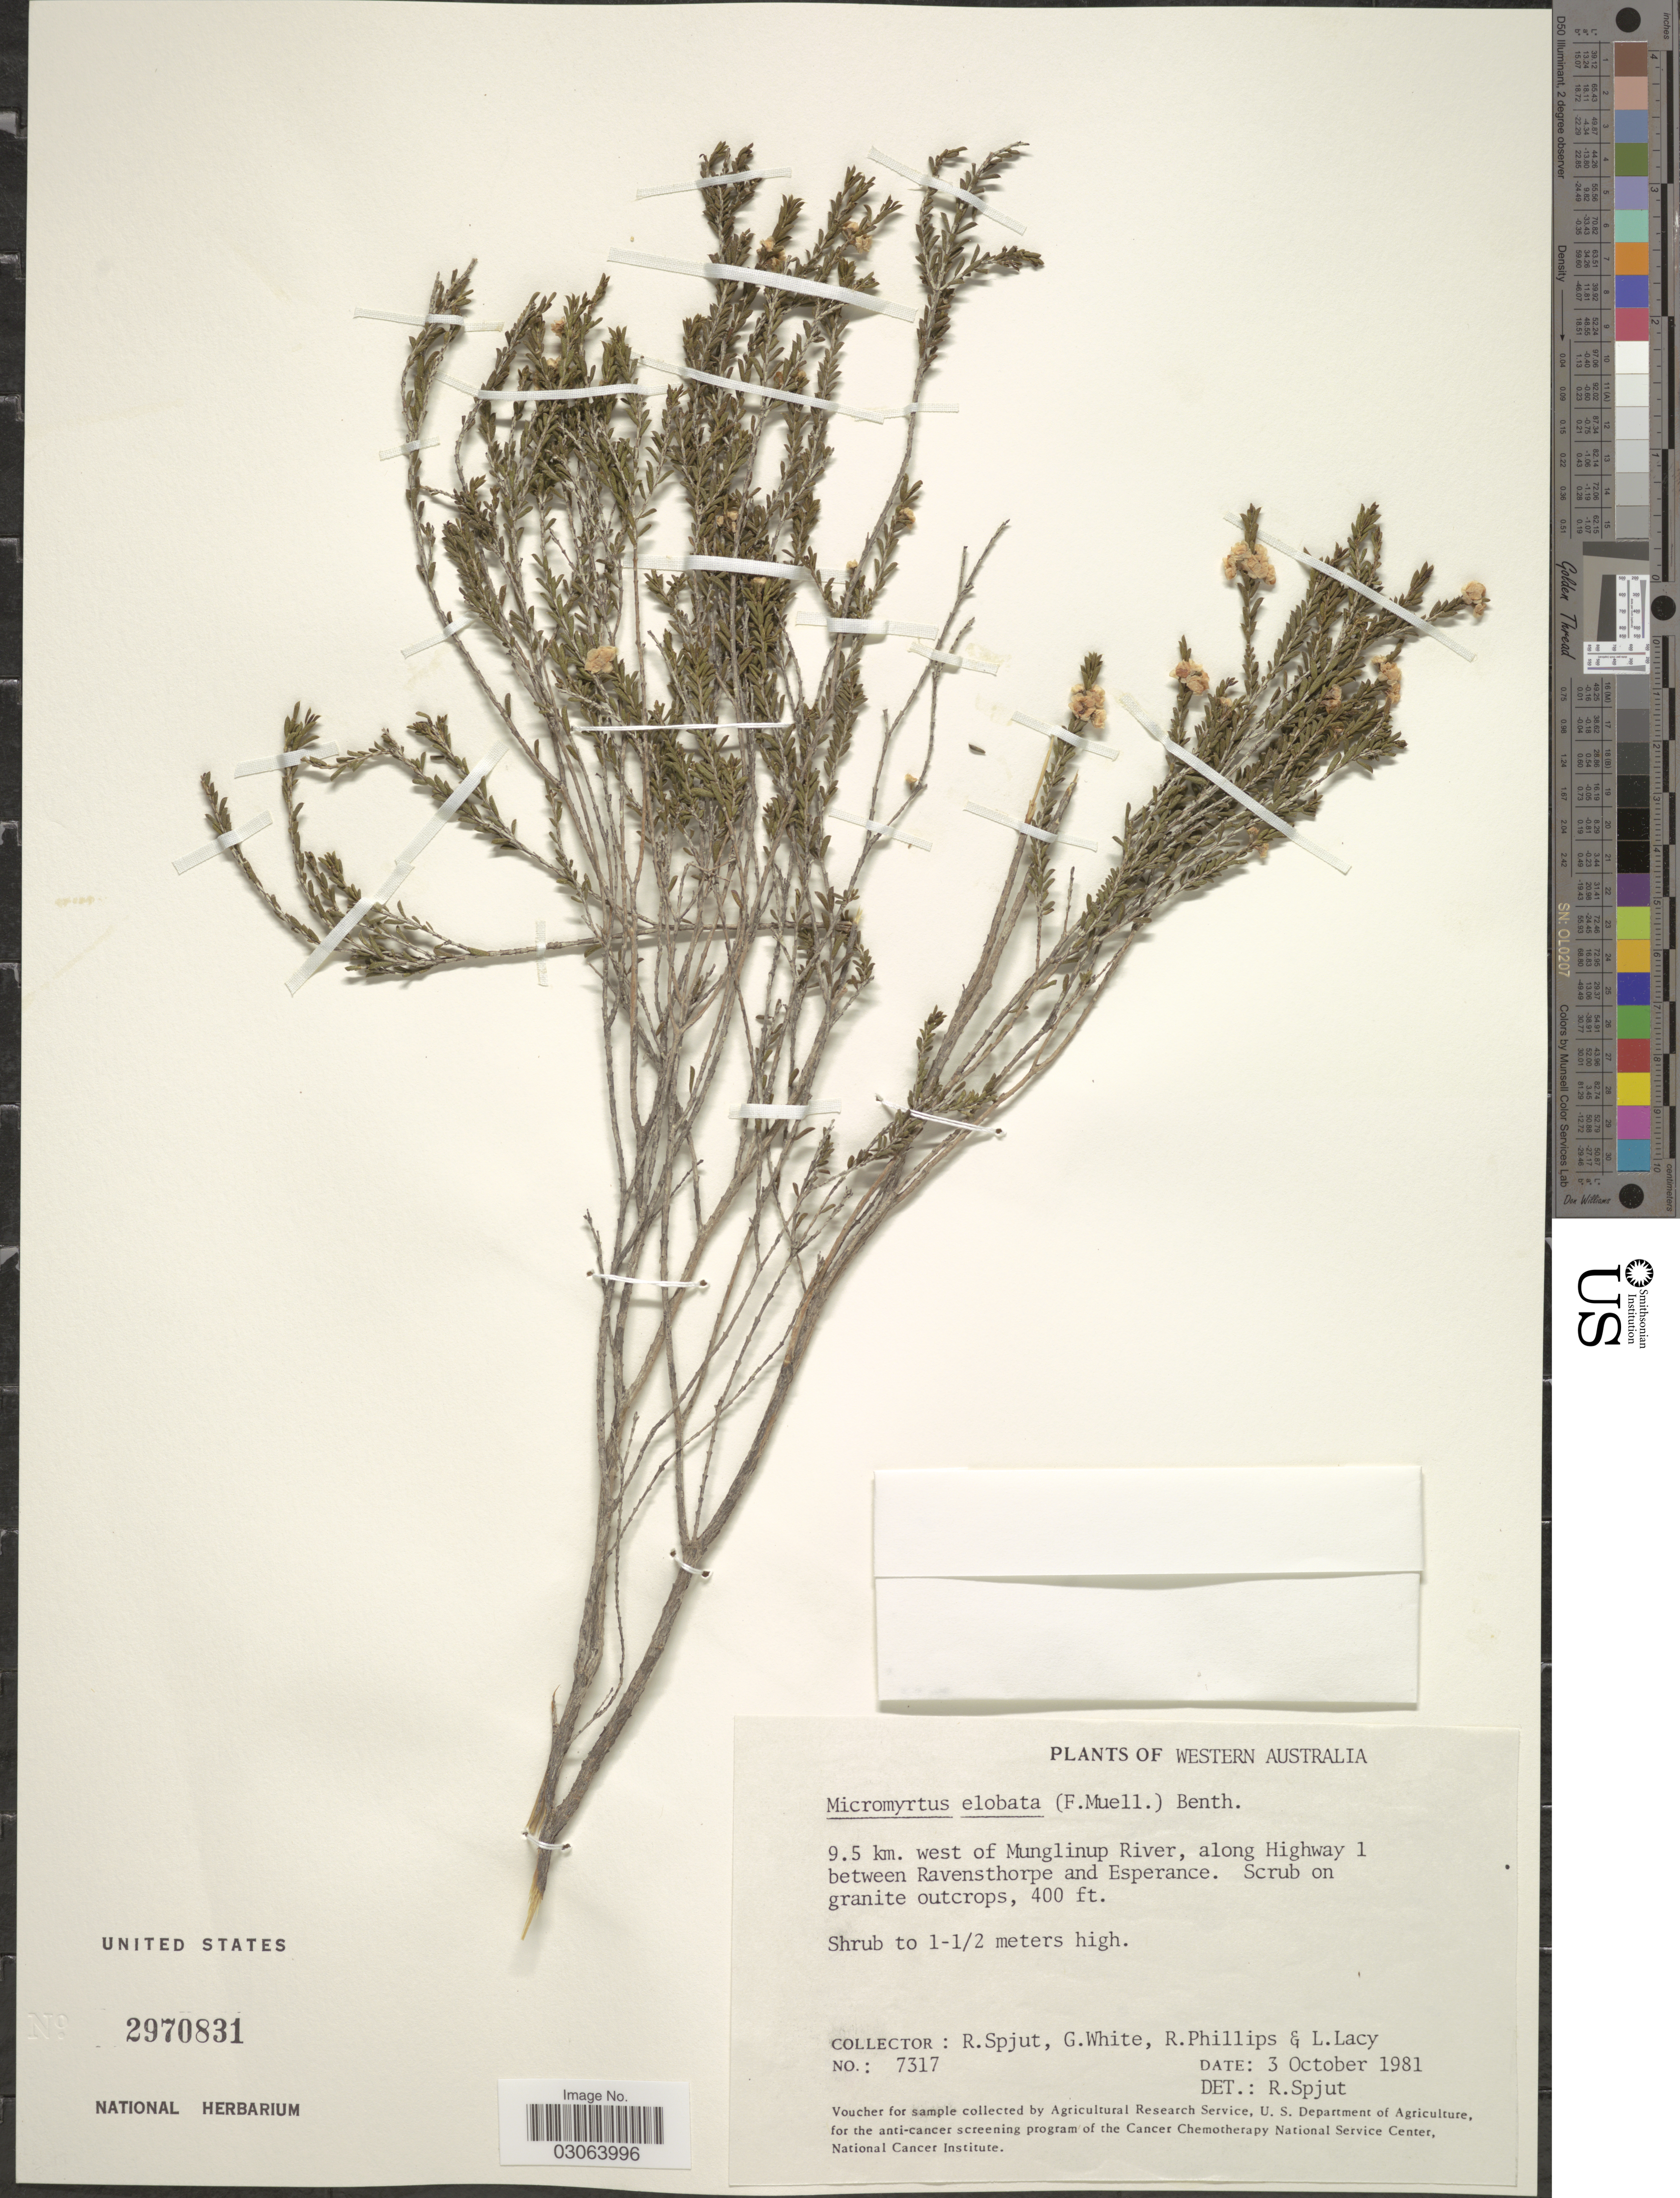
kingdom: Plantae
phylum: Tracheophyta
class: Magnoliopsida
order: Myrtales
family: Myrtaceae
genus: Micromyrtus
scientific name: Micromyrtus elobata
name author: (F. Muell.) Benth.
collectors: R. Spjut, G. White, R. Phillips & L. Lacy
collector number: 7317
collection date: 1981-10-03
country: Australia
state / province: Western Australia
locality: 9.5 km. west of Munglinup River, along Highway 1 between Ravensthorpe and Esperance.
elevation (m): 122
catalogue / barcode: US 2970831